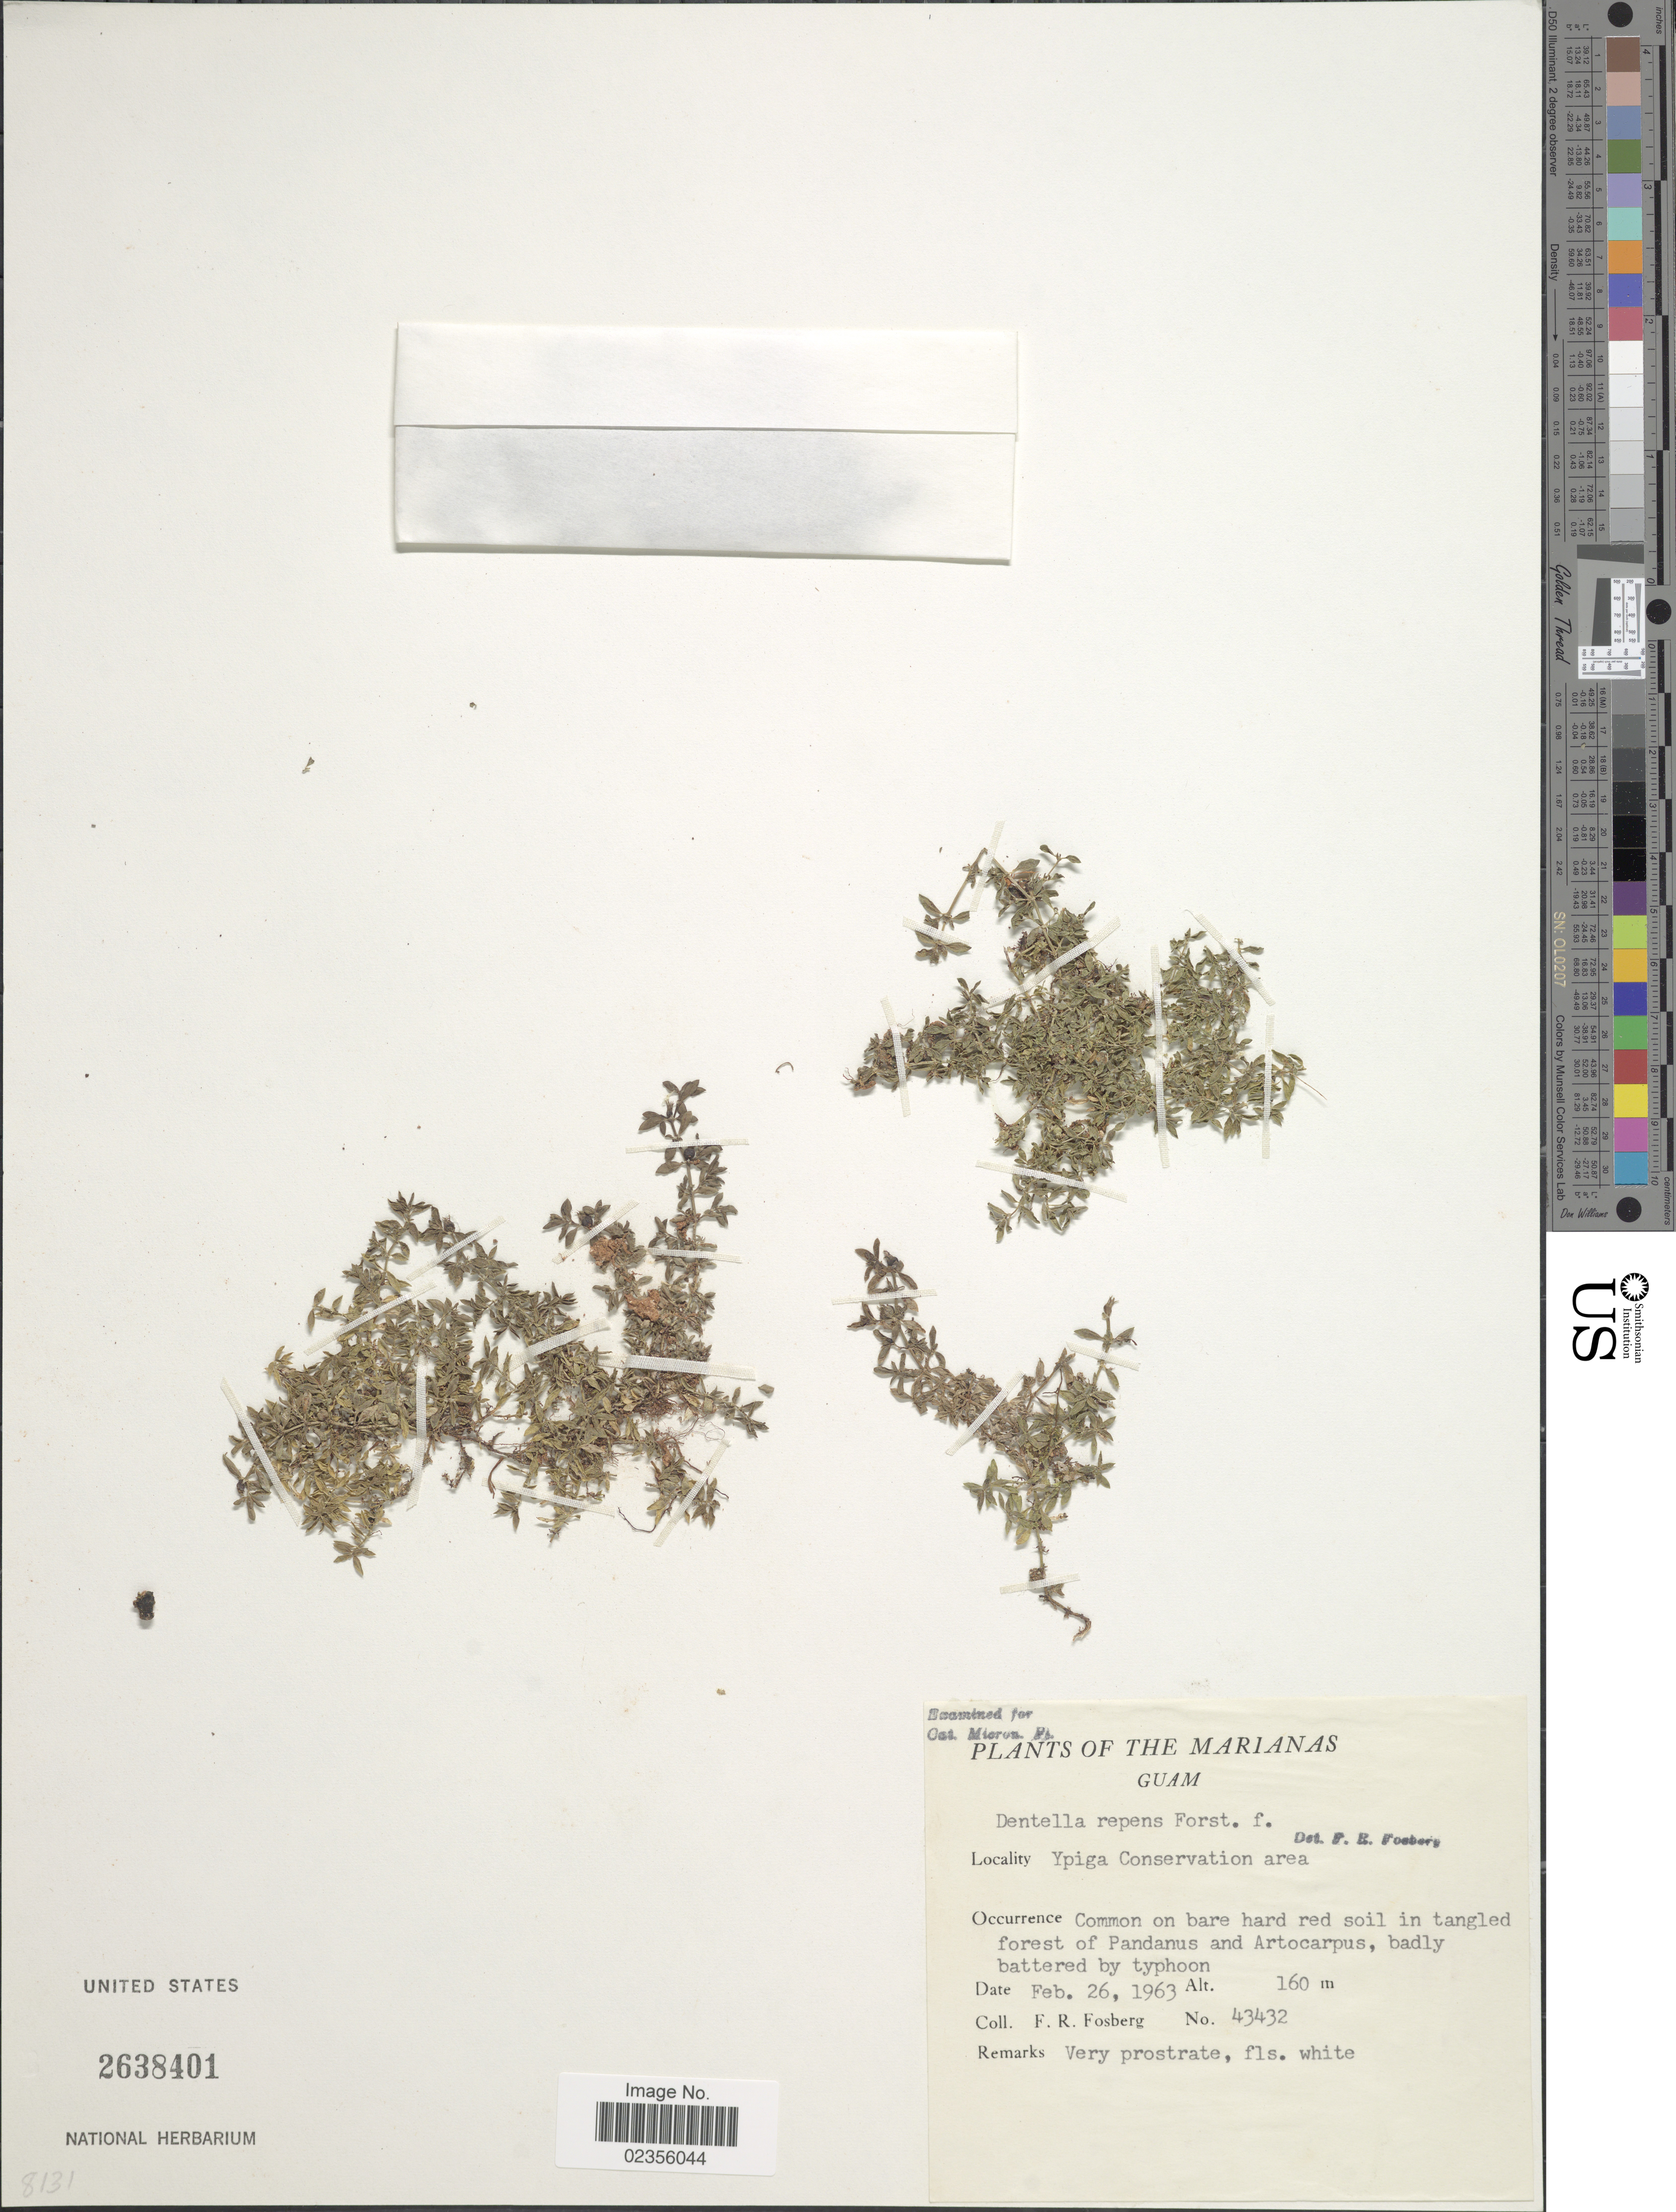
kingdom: Plantae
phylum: Tracheophyta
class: Magnoliopsida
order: Gentianales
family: Rubiaceae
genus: Dentella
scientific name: Dentella repens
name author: J.R. Forst. & G. Forst.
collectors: F. R. Fosberg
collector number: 43432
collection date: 1963-02-26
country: Guam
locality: Marianas. Guam. Ypiga Conservation area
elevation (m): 160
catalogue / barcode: US 2638401